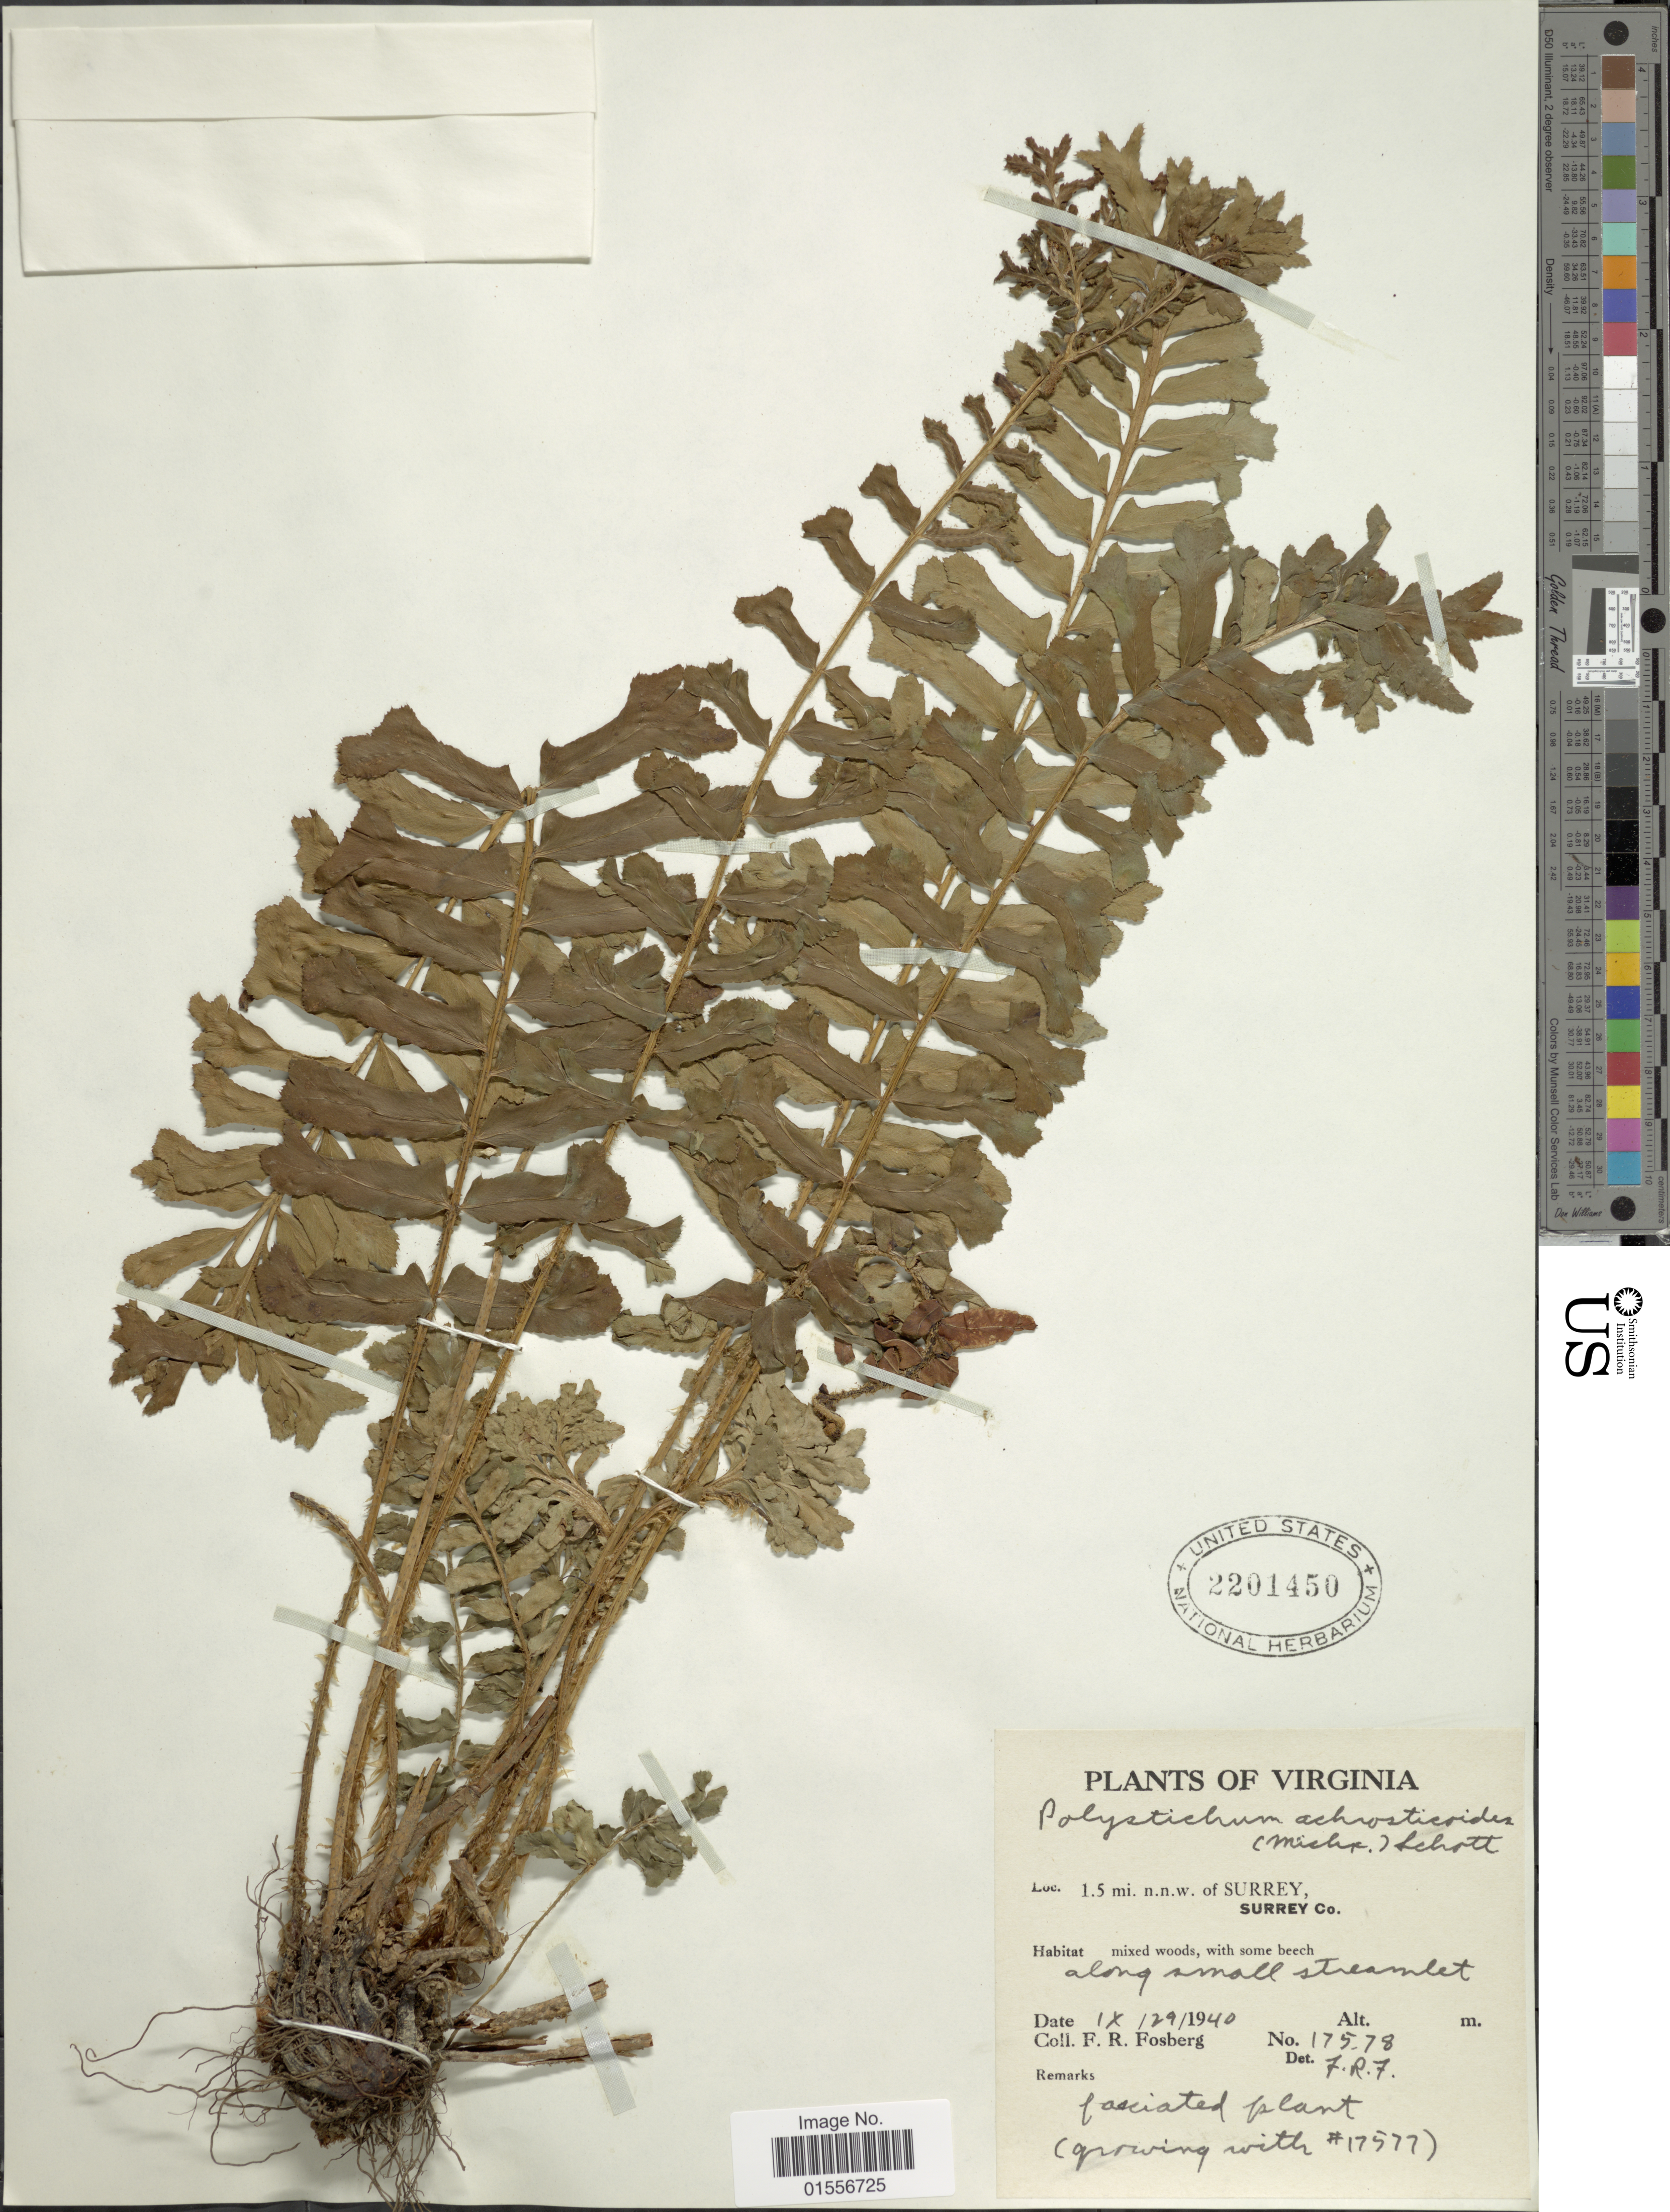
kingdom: Plantae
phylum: Tracheophyta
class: Polypodiopsida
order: Polypodiales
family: Dryopteridaceae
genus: Polystichum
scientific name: Polystichum acrostichoides f. cristatum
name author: Clute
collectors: F. R. Fosberg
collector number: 17578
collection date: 1940-09-29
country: United States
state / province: Virginia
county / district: Surry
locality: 1.5 mi. NNW of Surry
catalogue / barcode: US 2201450